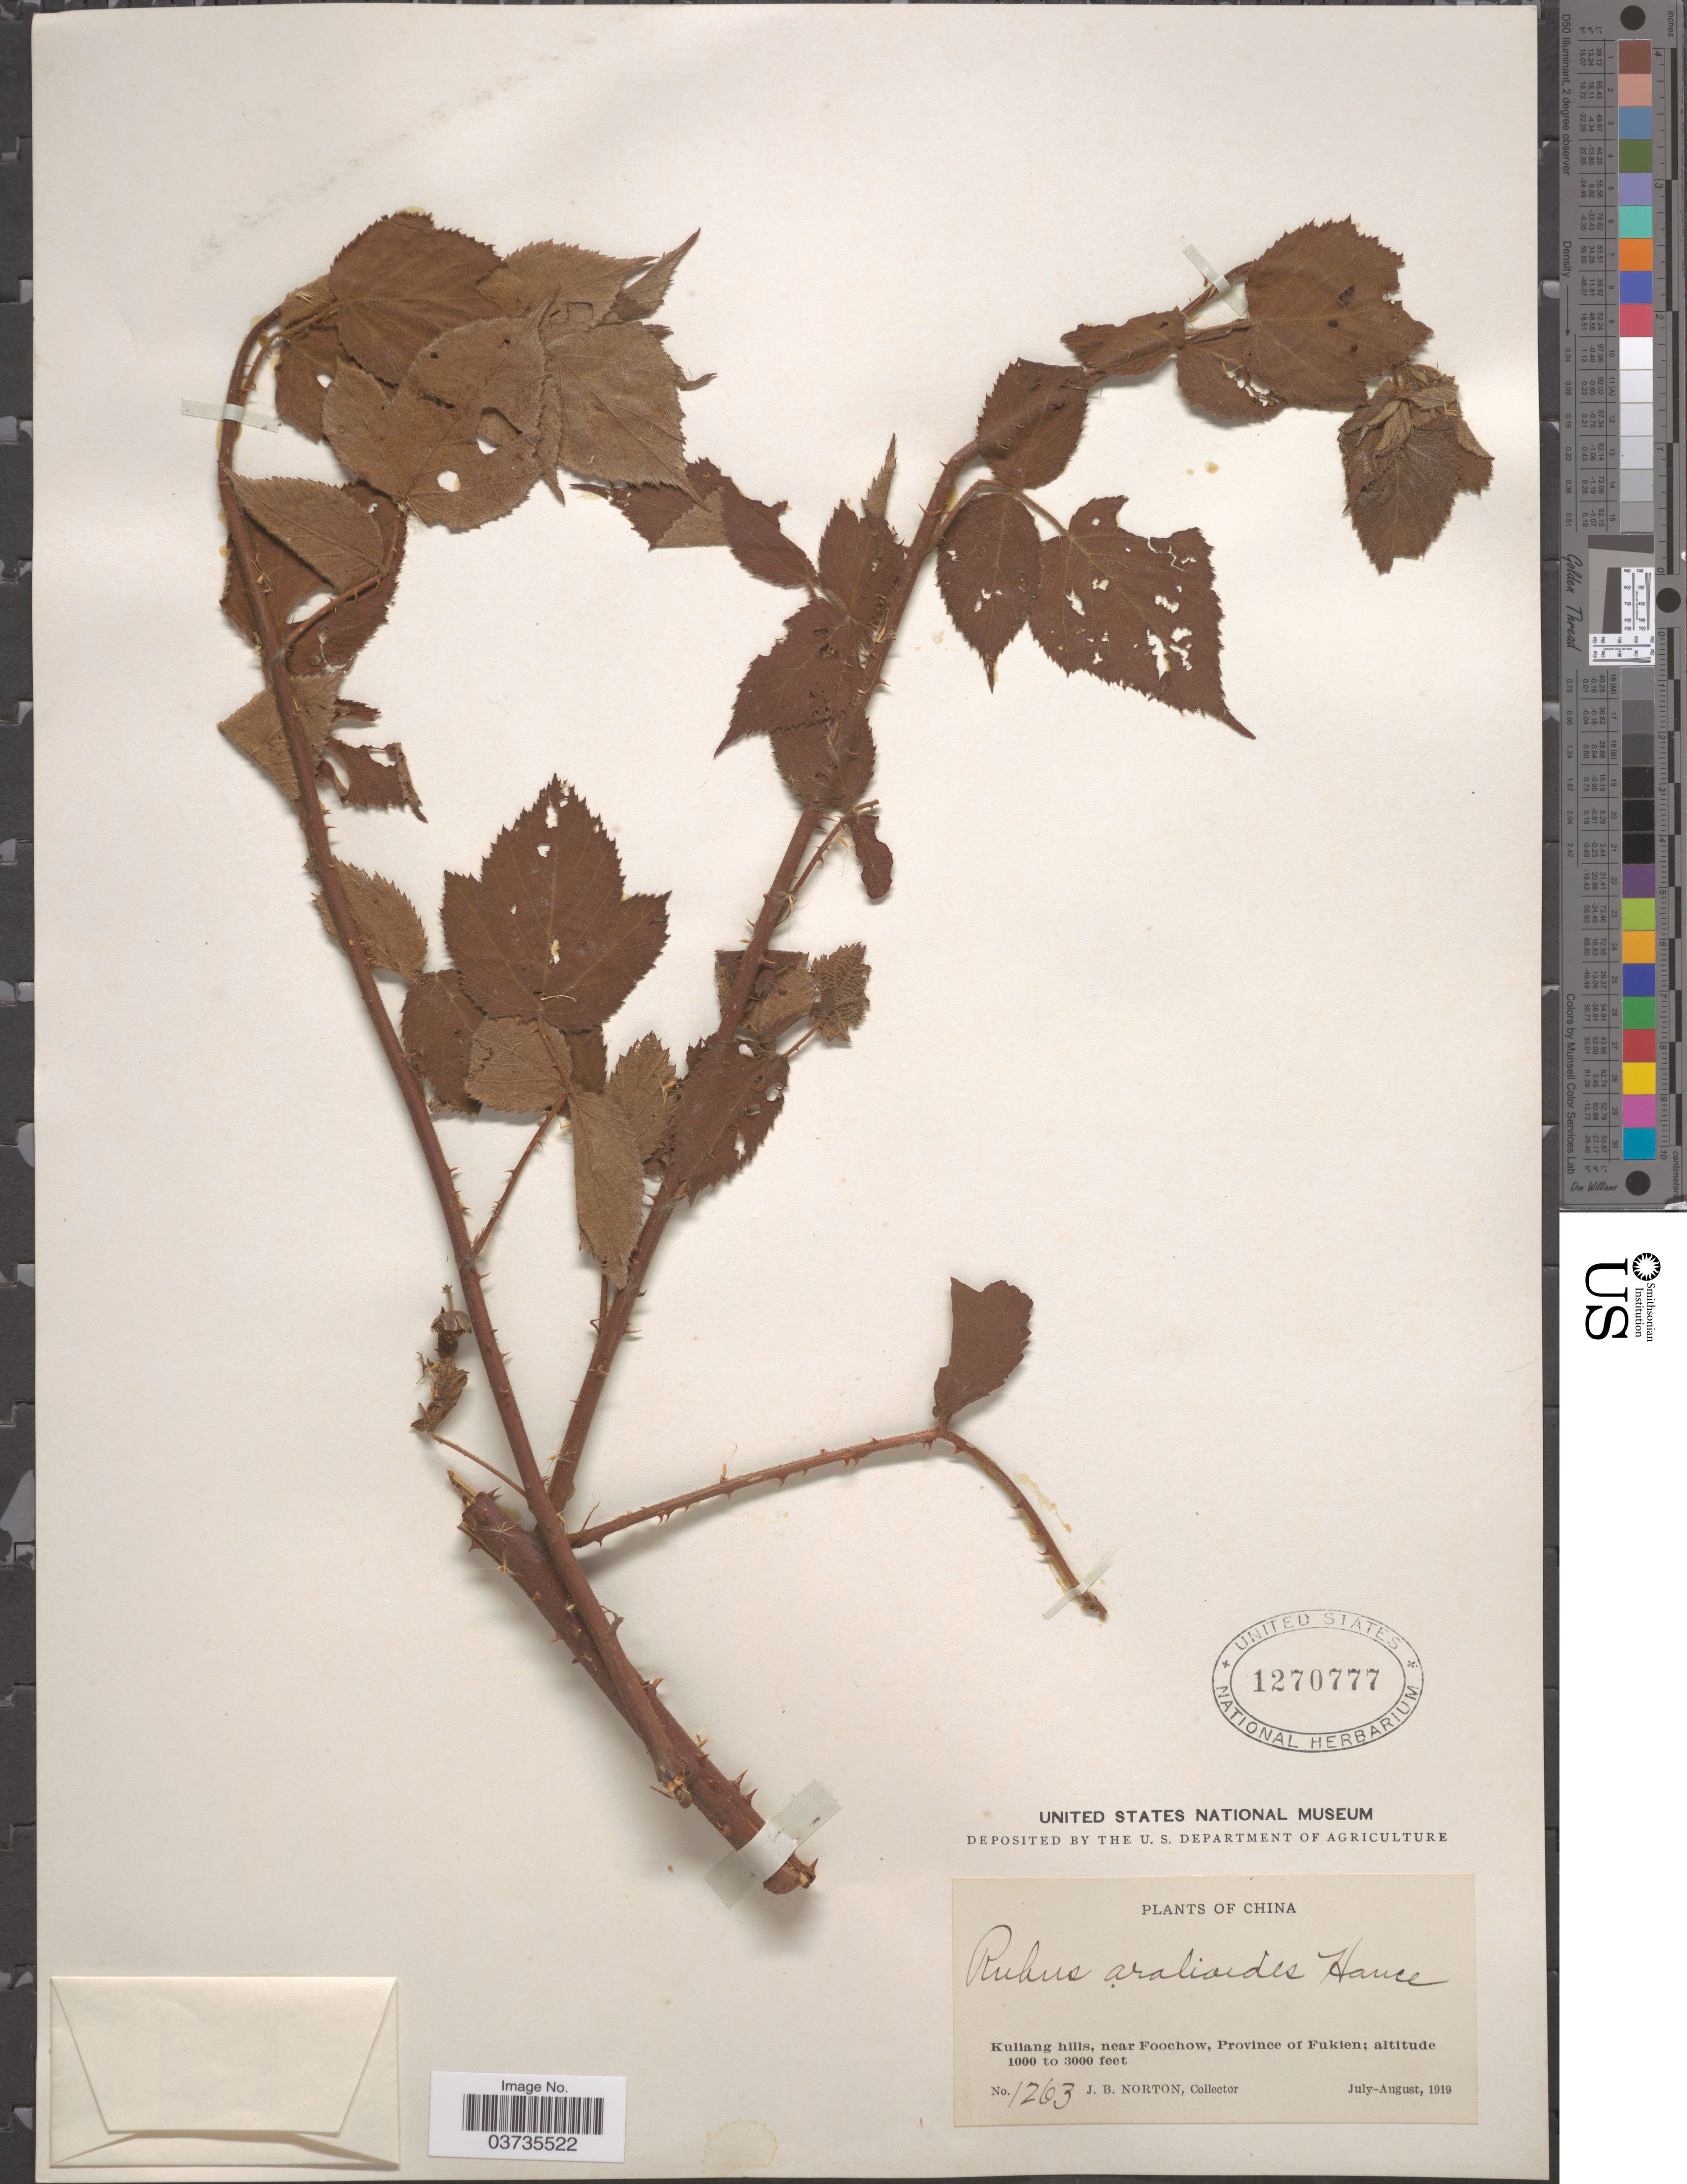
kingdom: Plantae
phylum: Tracheophyta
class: Magnoliopsida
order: Rosales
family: Rosaceae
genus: Rubus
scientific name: Rubus aralioides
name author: Hance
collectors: J. B. Norton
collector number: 1263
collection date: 1919-07/1919-08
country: China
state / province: Fujian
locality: Kuliang hills, near Foochow, Province of Fukien.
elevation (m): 305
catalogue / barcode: US 1270777